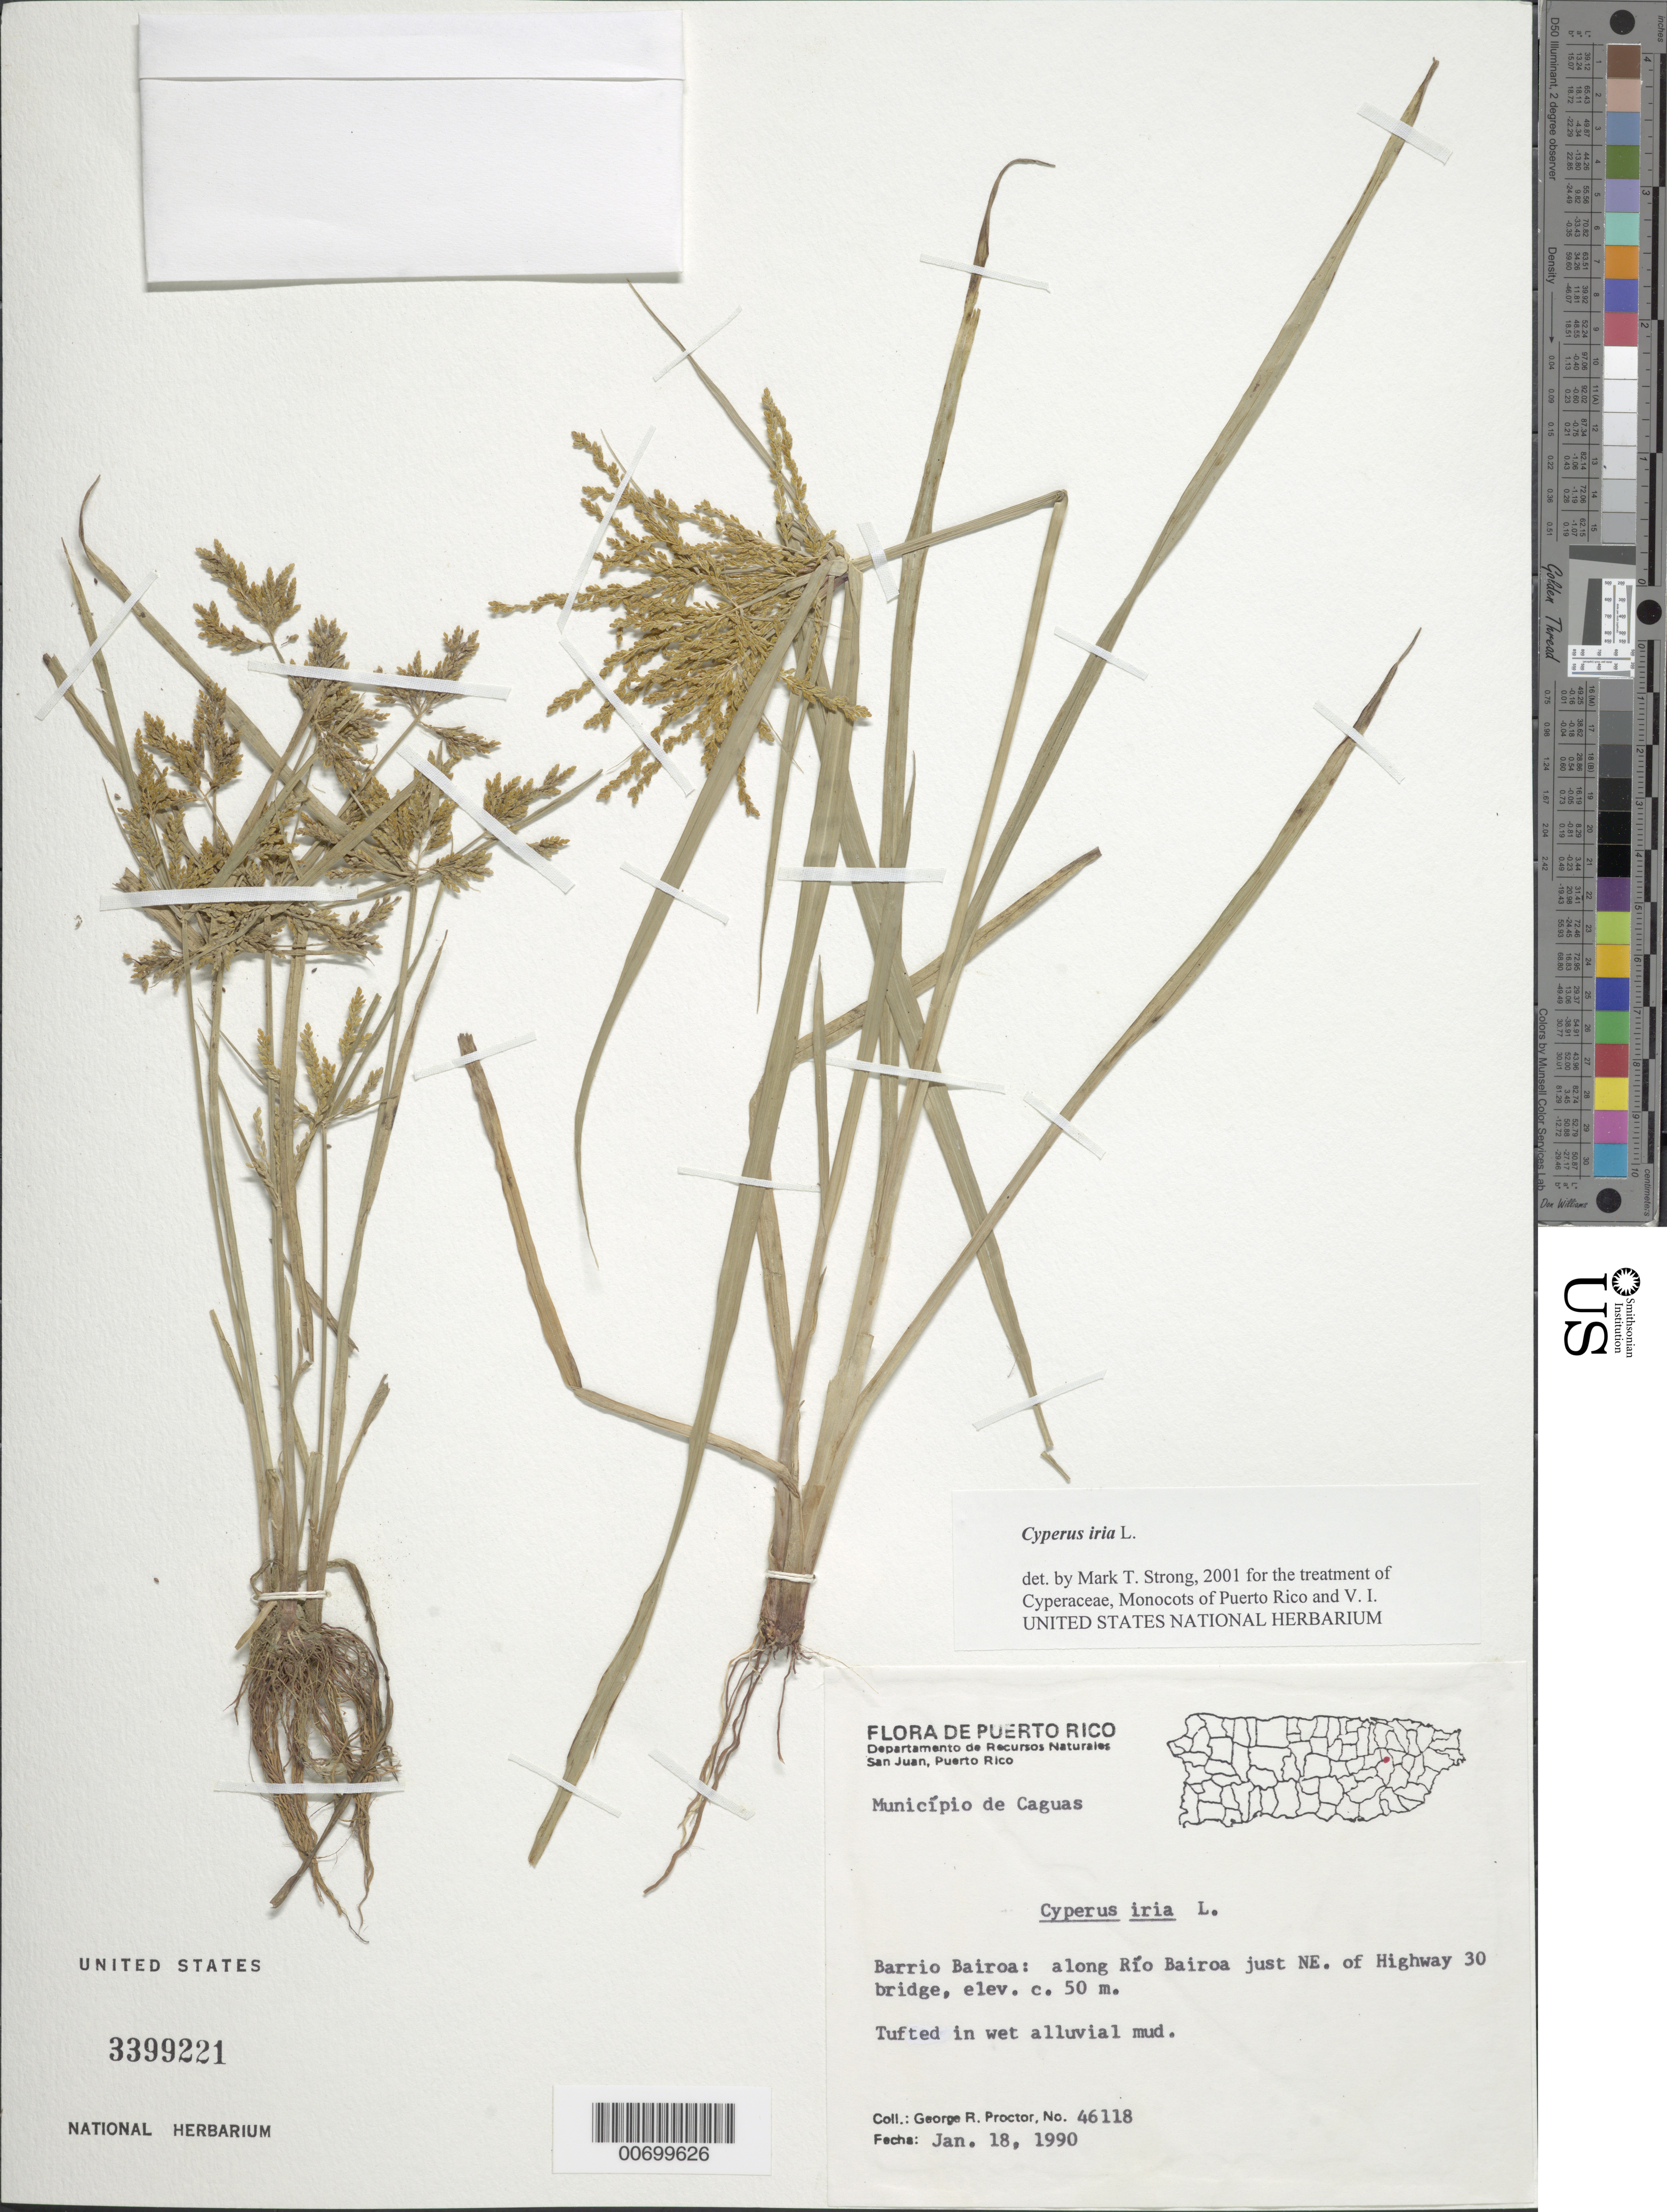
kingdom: Plantae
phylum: Tracheophyta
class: Liliopsida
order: Poales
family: Cyperaceae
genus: Cyperus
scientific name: Cyperus iria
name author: L.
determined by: Strong, M. T., (US), Smithsonian Institution - National Museum of Natural History (UNITED STATES)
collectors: G. R. Proctor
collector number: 46118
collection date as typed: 18 Jan 1990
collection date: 1990-01-18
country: Puerto Rico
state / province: Caguas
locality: Caguas: Barrio Bairoa, along Río Bairoa just NE of Highway 30 bridge.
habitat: In wet alluvial mud.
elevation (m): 50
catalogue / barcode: US 3399221